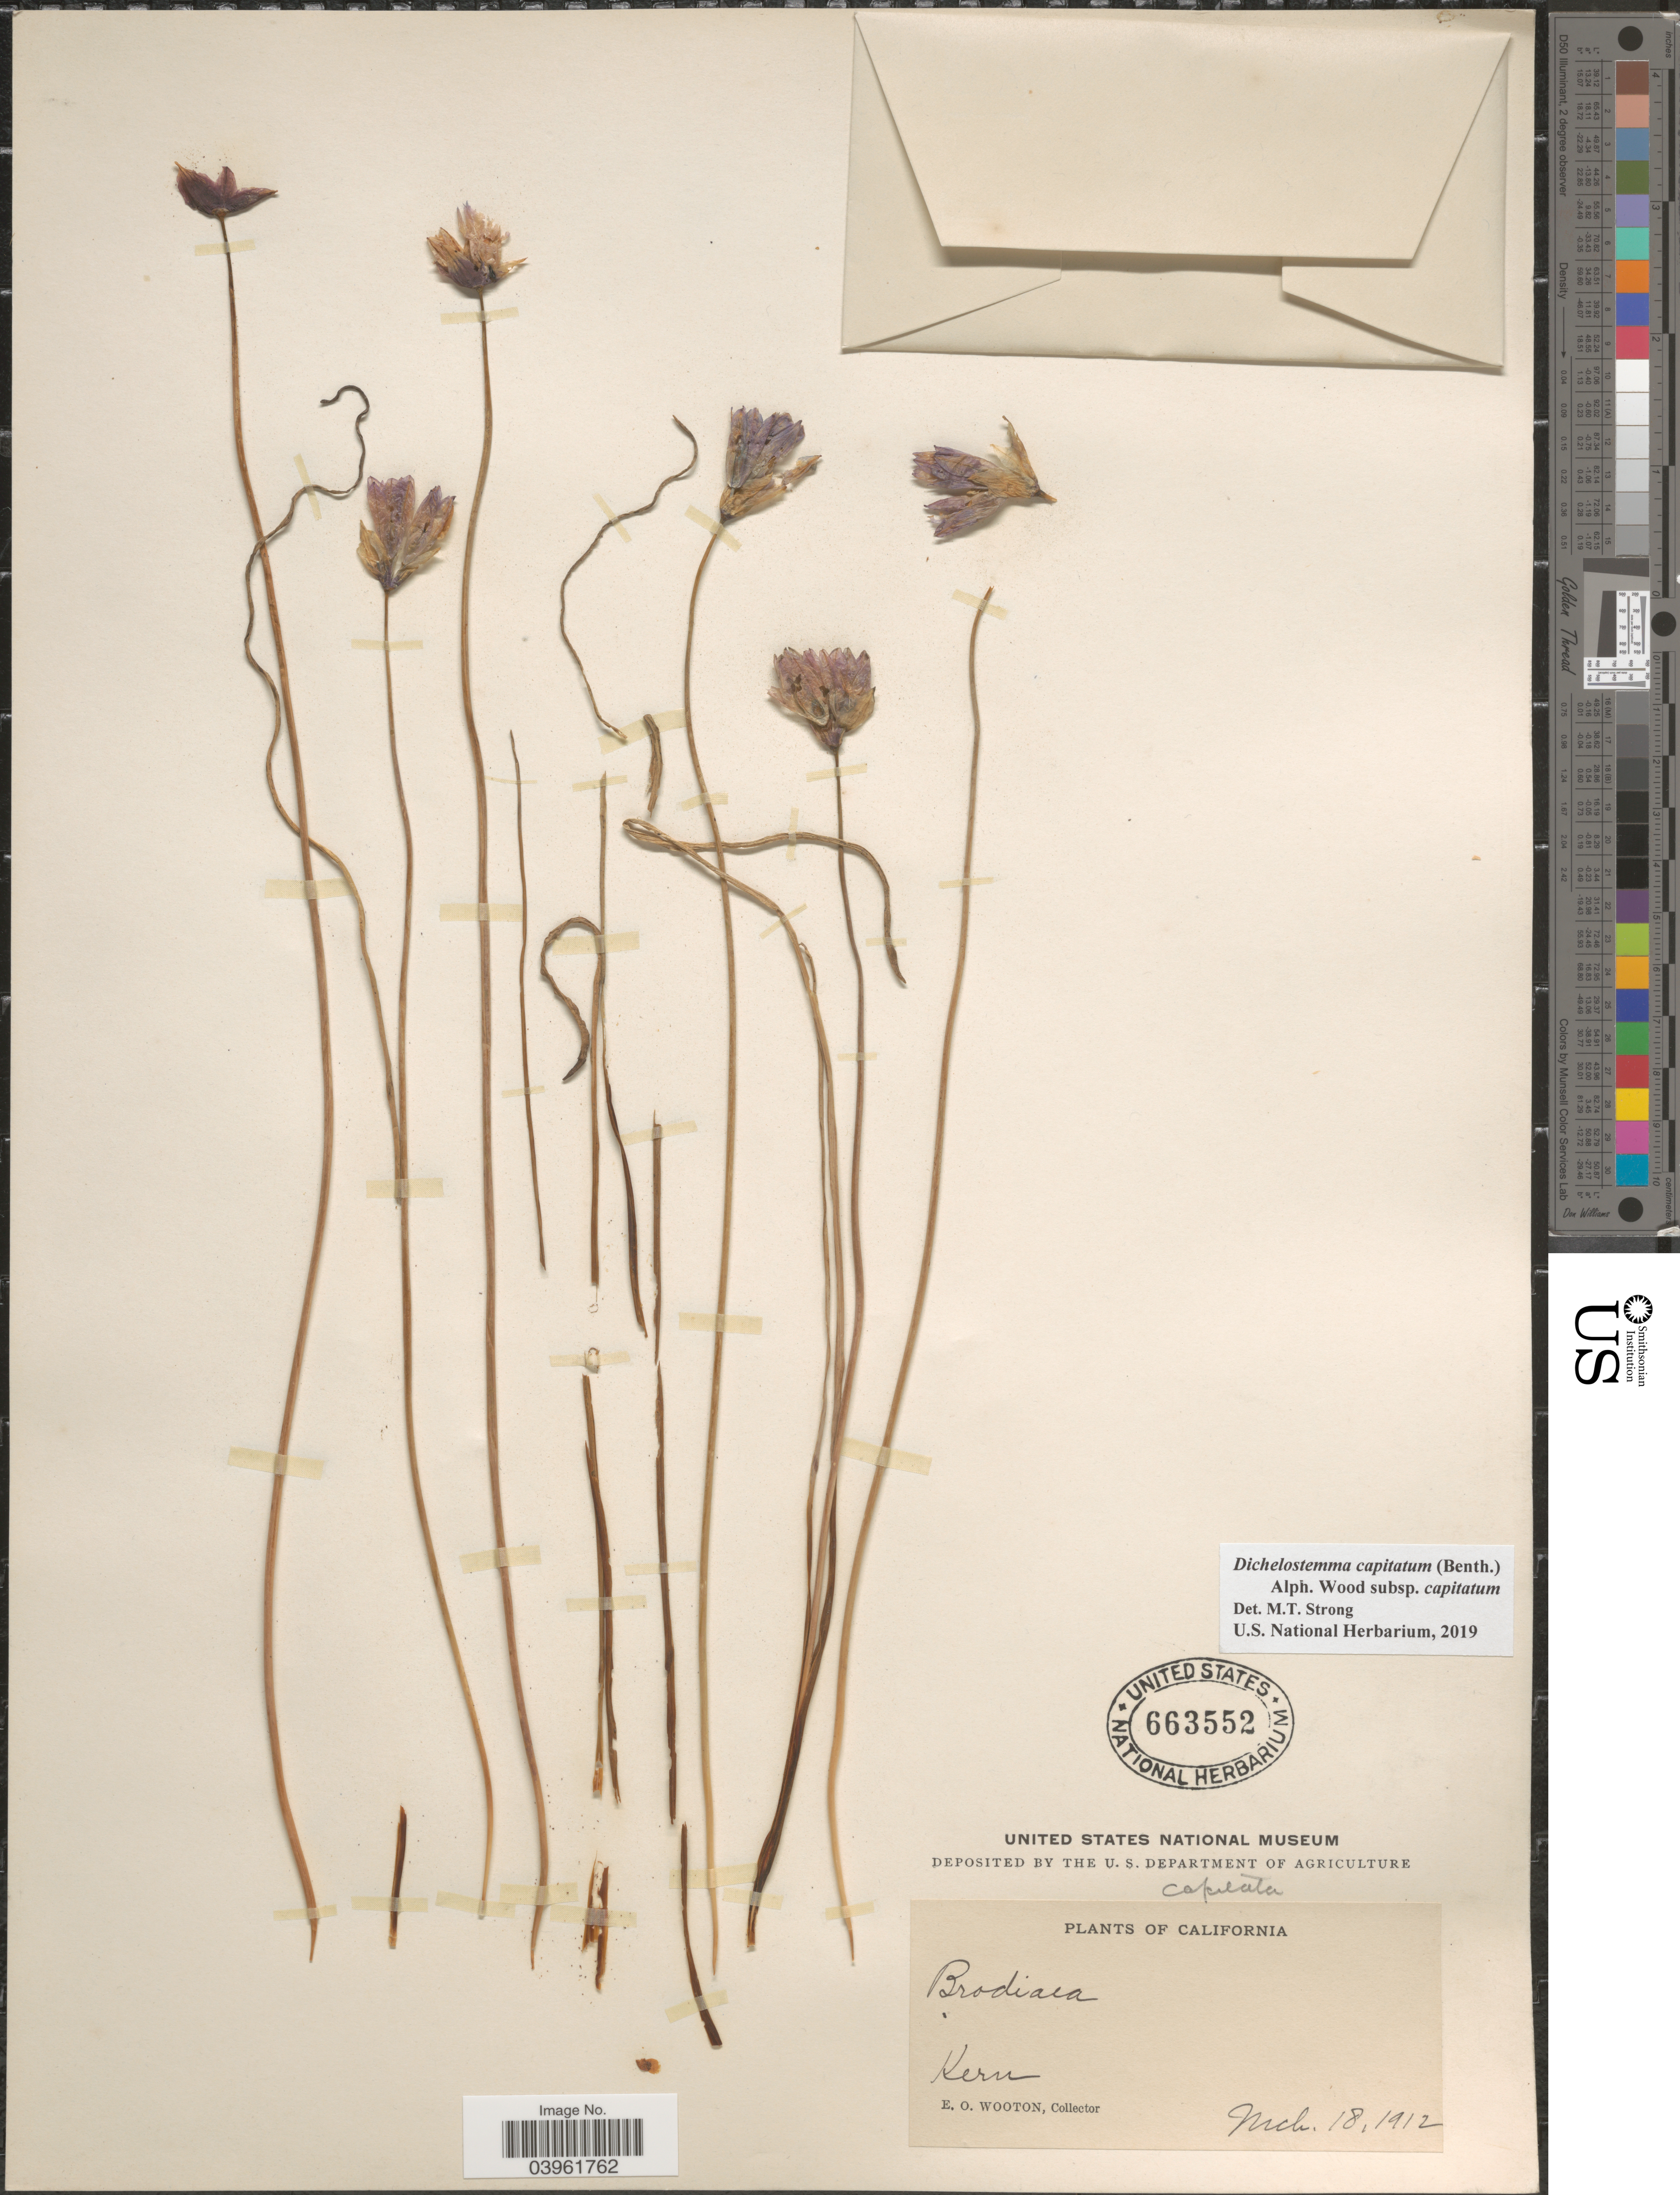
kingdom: Plantae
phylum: Tracheophyta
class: Liliopsida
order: Asparagales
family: Asparagaceae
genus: Dichelostemma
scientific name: Dichelostemma capitatum subsp. capitatum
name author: (Benth.) Alph. Wood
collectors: E. O. Wooton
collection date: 1912-03-18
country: United States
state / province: California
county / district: Kern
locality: Kern.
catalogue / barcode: US 663552